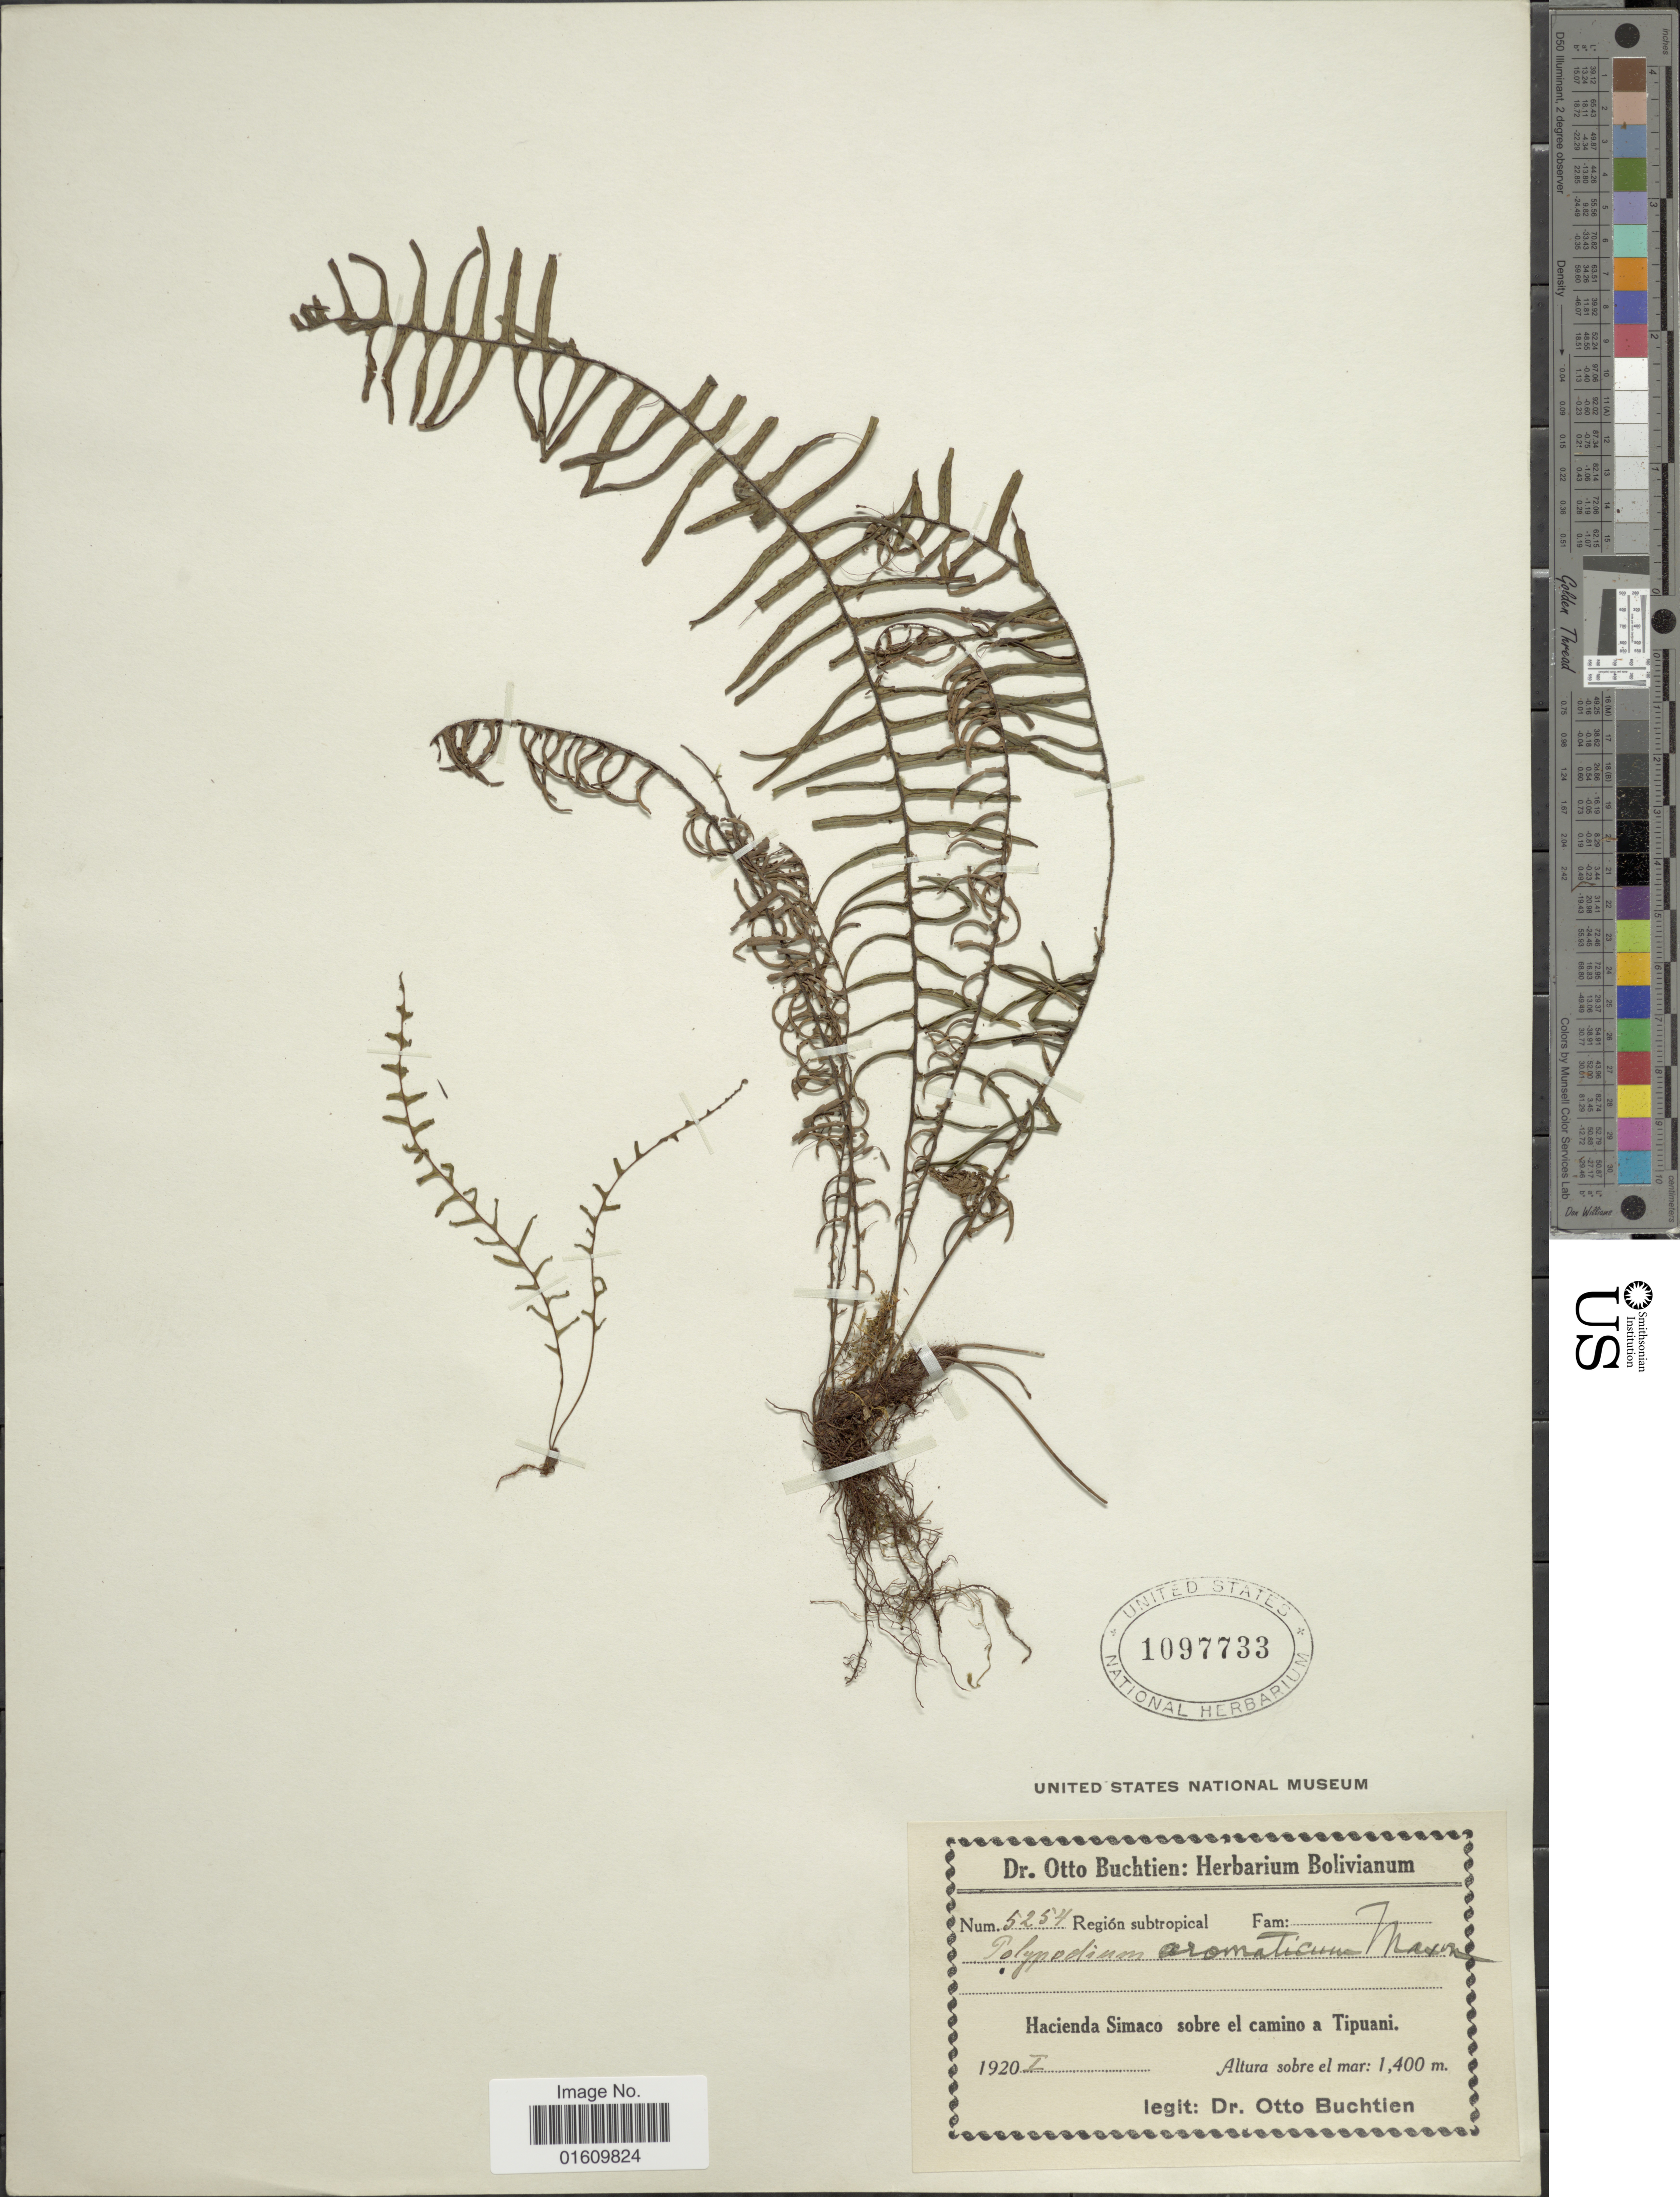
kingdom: Plantae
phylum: Tracheophyta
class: Polypodiopsida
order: Polypodiales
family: Polypodiaceae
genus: Melpomene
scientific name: Melpomene firma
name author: (J. Sm.) A.R. Sm. & R.C. Moran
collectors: O. Buchtien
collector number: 5254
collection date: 1920-01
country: Bolivia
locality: HaciendaSimaco sobre el camino a Tipuani.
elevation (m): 1400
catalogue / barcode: US 1097733